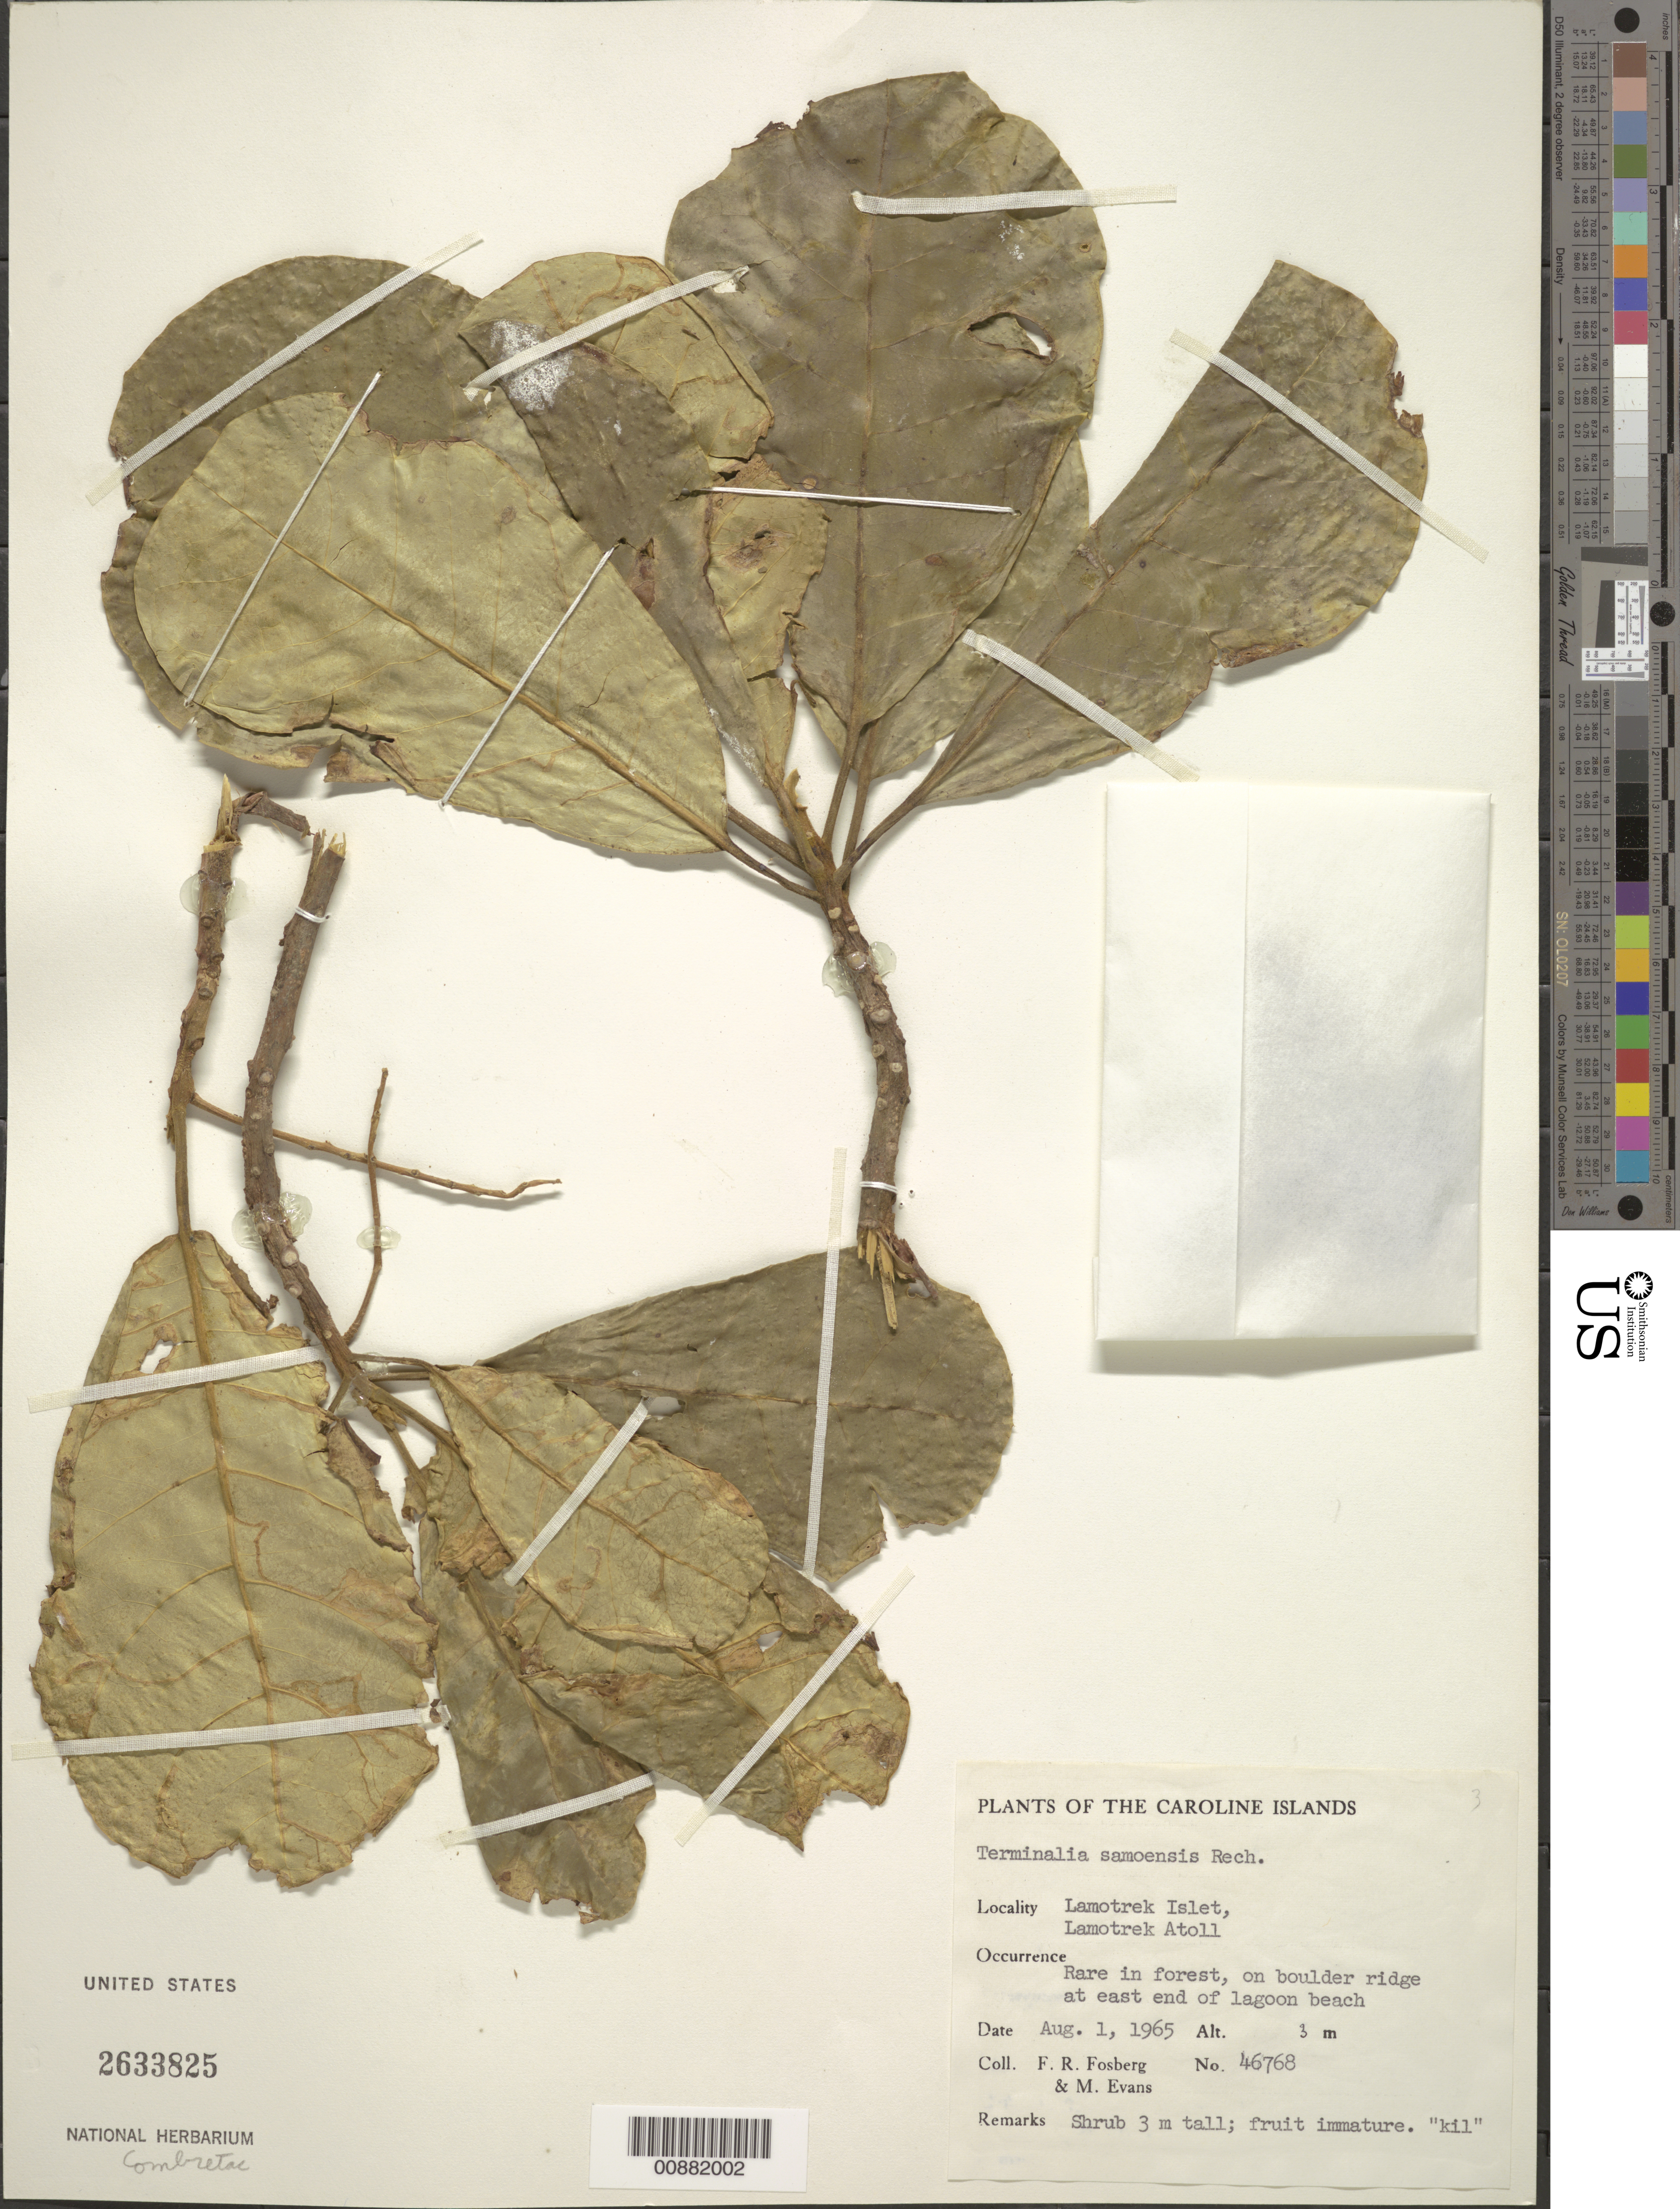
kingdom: Plantae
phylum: Tracheophyta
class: Magnoliopsida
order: Myrtales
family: Combretaceae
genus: Terminalia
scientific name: Terminalia samoensis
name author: Rech.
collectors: F. R. Fosberg & M. Evans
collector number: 46768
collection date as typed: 01 Aug 1965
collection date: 1965-08-01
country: Micronesia, Federated States of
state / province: Yap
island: Lamotrek Atoll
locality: Lamotrek Islet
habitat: Rare in forest, on boulderridge at east end of lagoon beach.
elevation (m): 3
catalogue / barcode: US 2633825